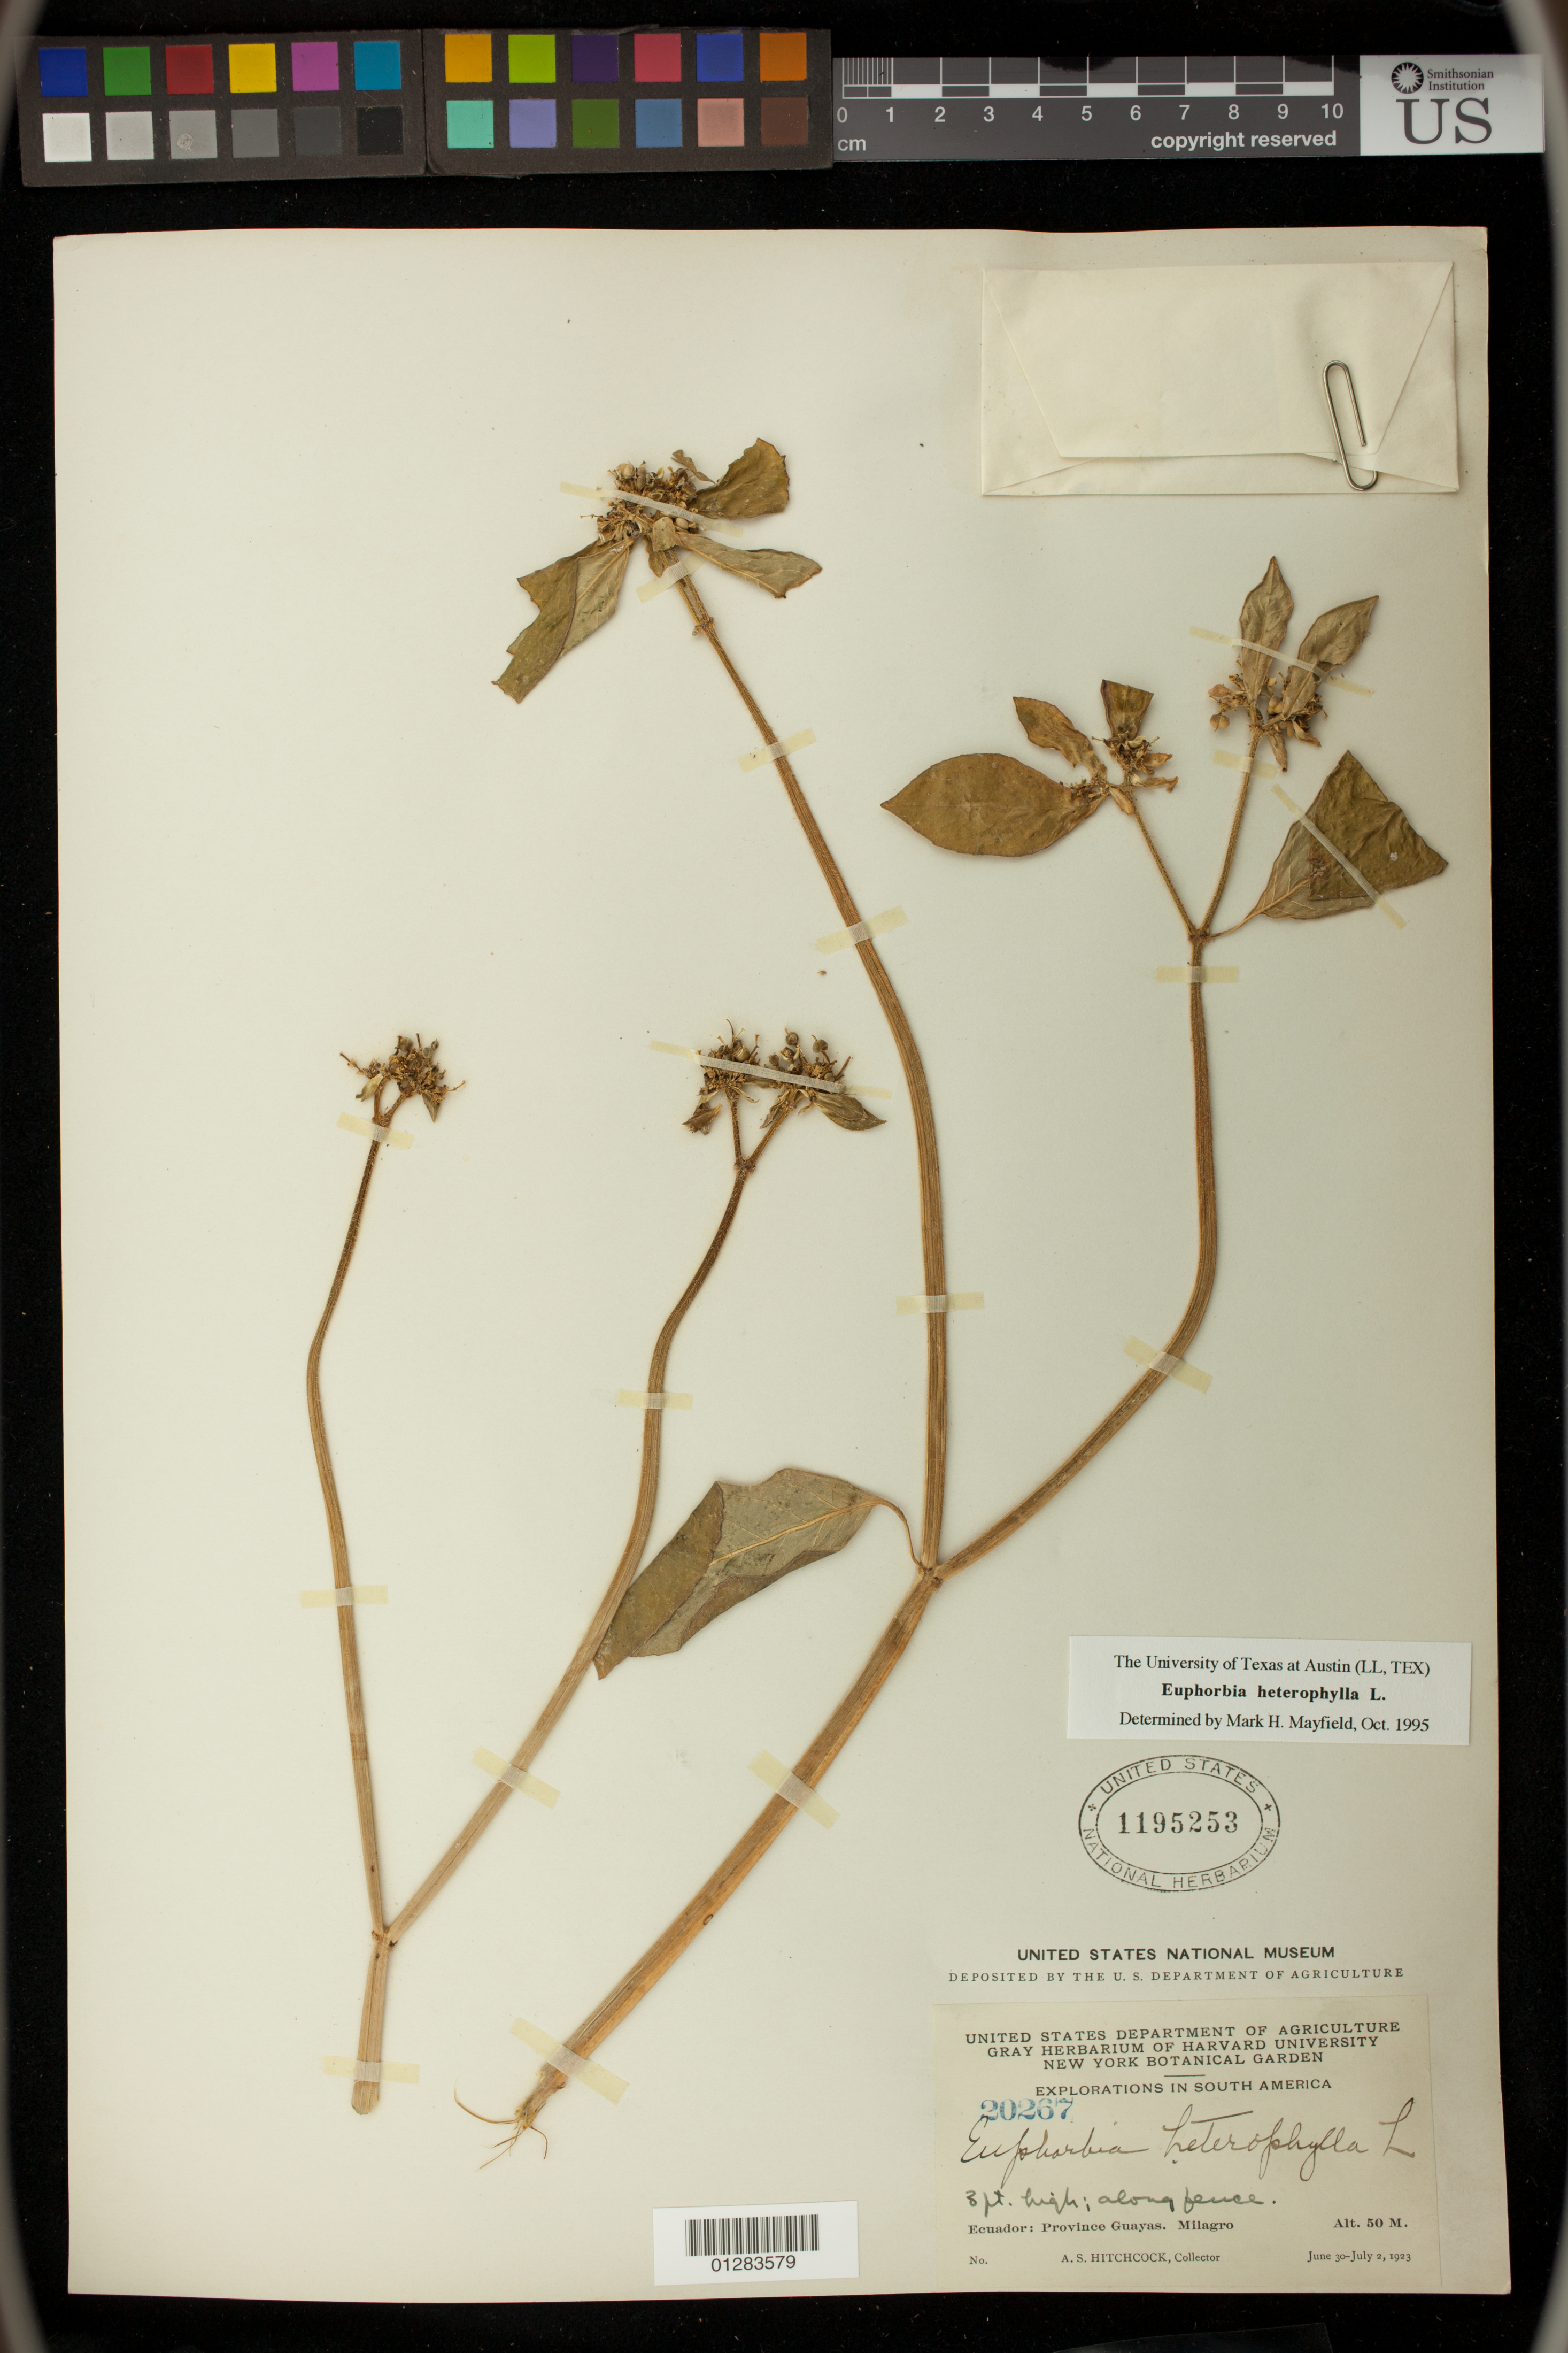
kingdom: Plantae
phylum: Tracheophyta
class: Magnoliopsida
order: Malpighiales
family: Euphorbiaceae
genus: Euphorbia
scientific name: Euphorbia heterophylla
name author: L.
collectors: A. S. Hitchcock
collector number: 20267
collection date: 1923-06-30/1923-07-02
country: Ecuador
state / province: Guayas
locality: Milagro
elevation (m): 50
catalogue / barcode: US 1195253